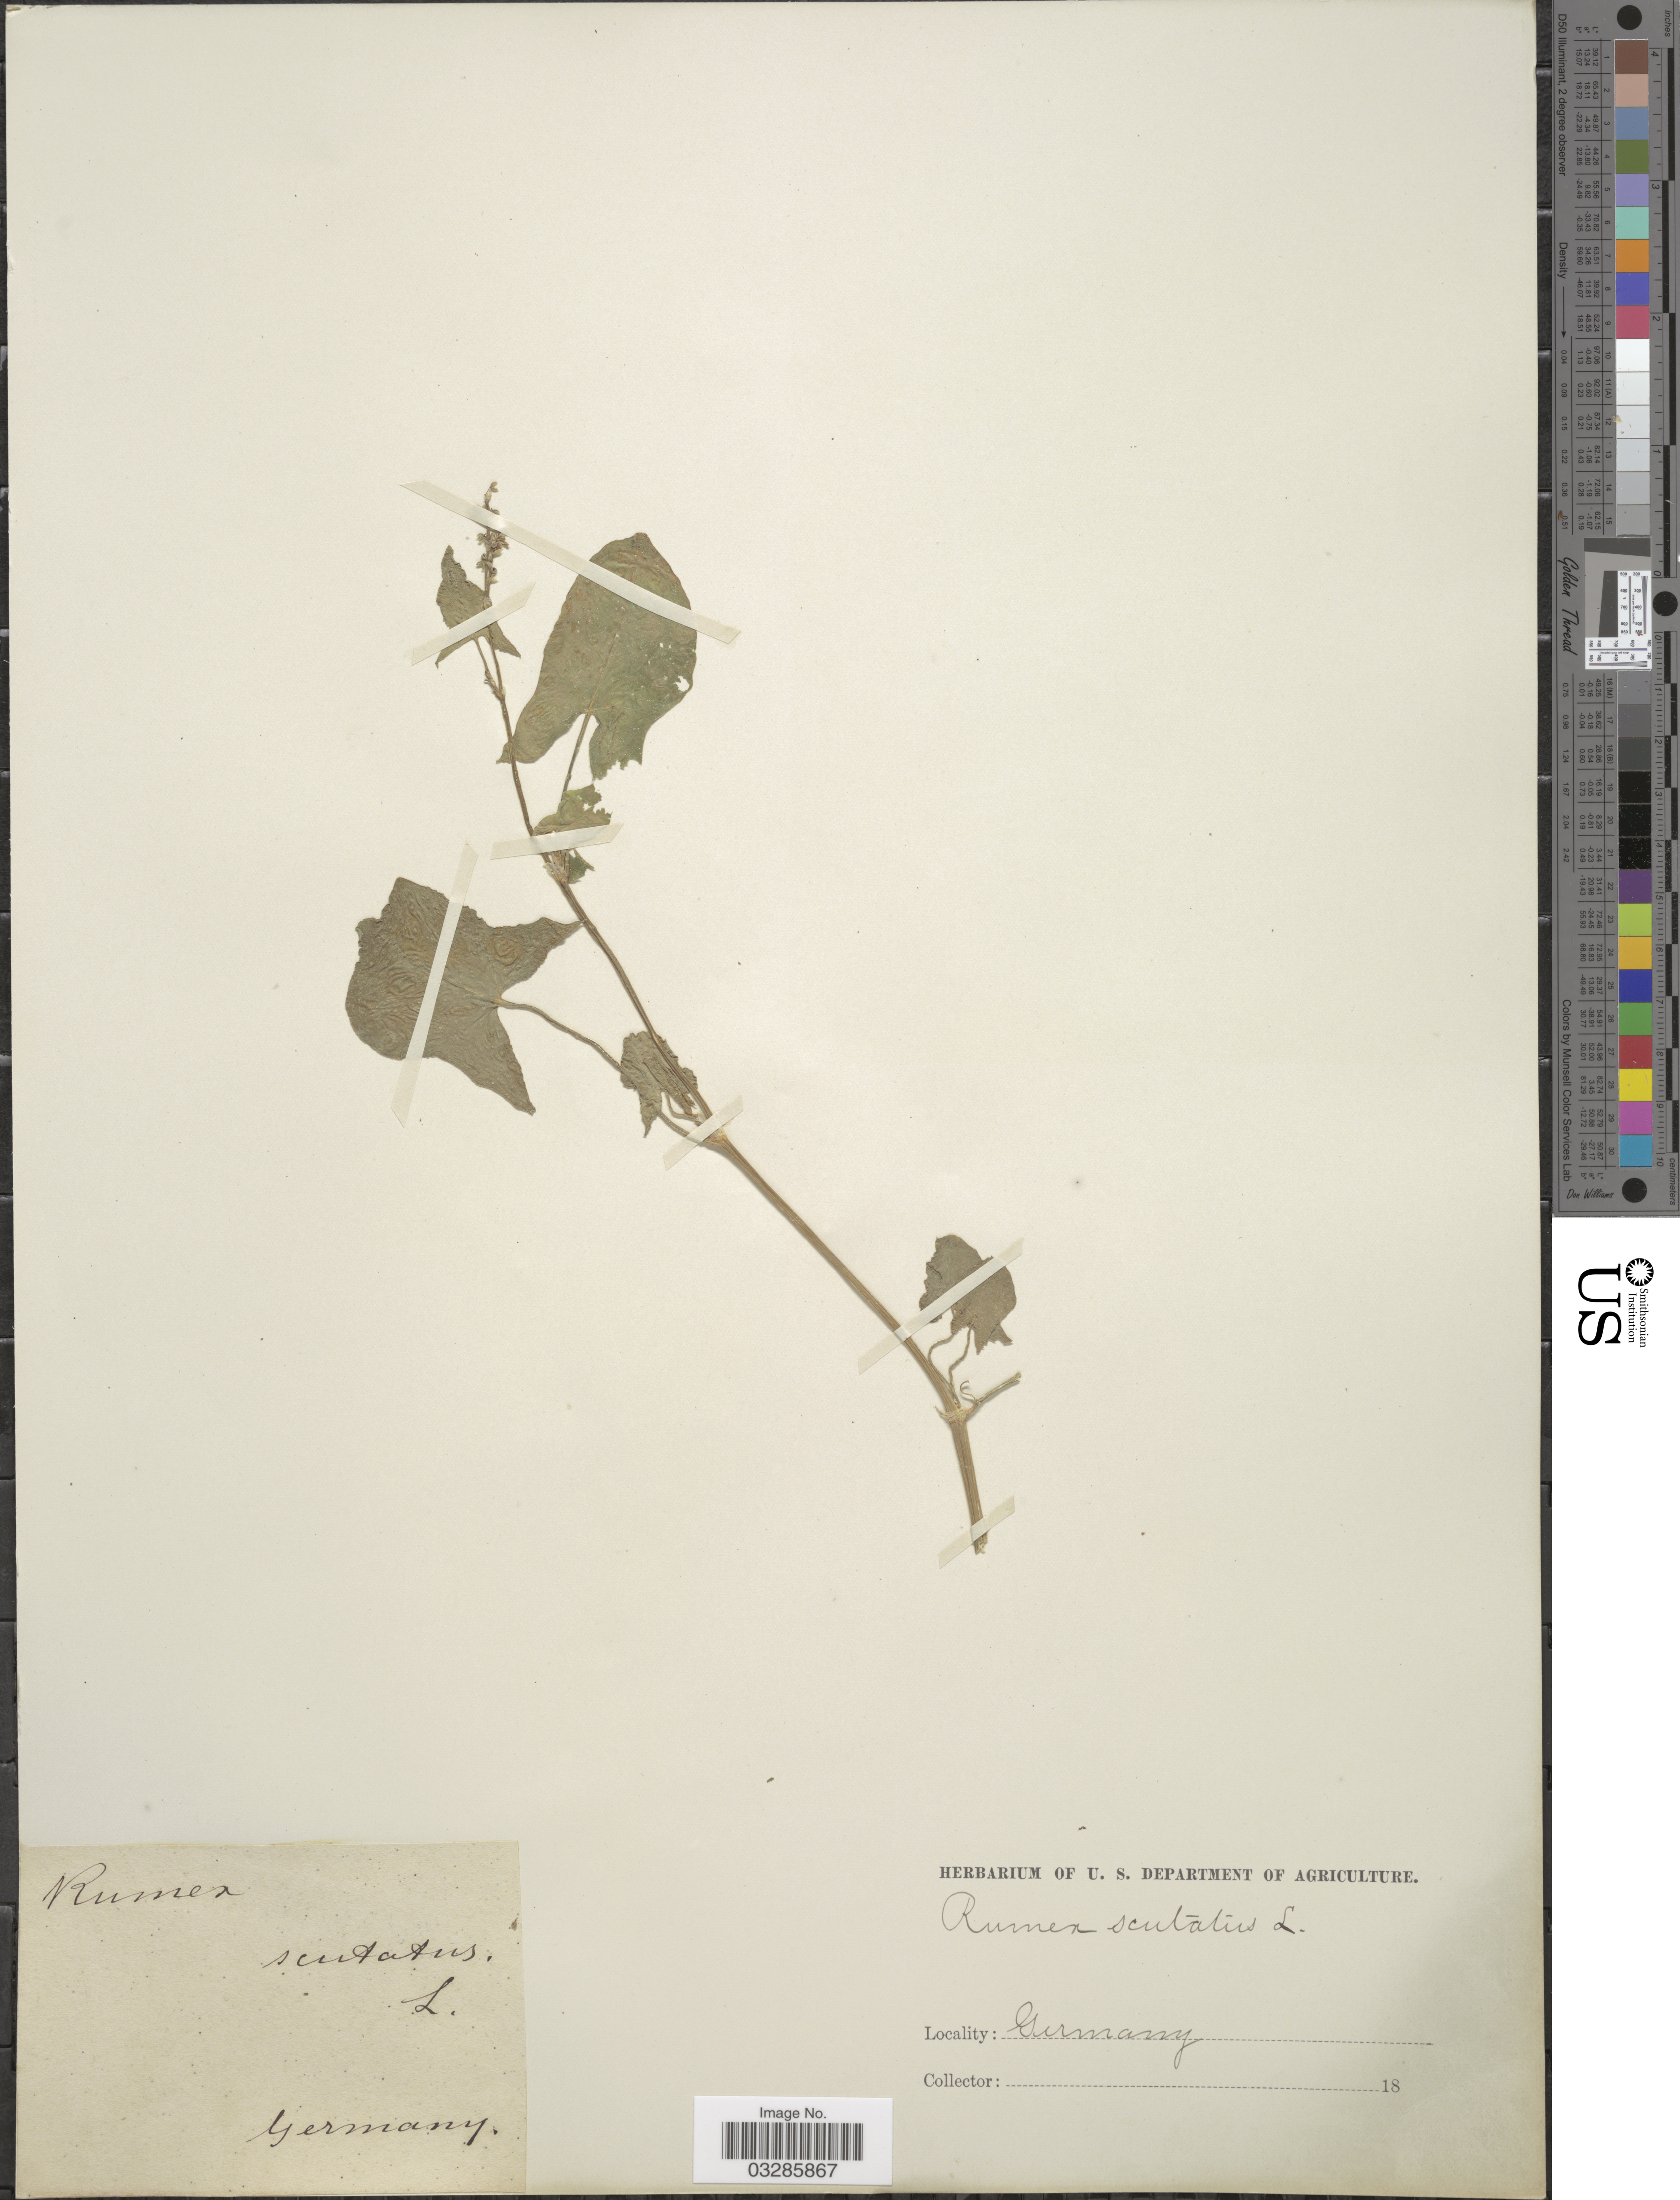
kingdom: Plantae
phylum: Tracheophyta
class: Magnoliopsida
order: Caryophyllales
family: Polygonaceae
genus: Rumex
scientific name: Rumex scutatus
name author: L.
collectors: ex herb. U. S. Department of Agriculture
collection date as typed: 18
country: Germany